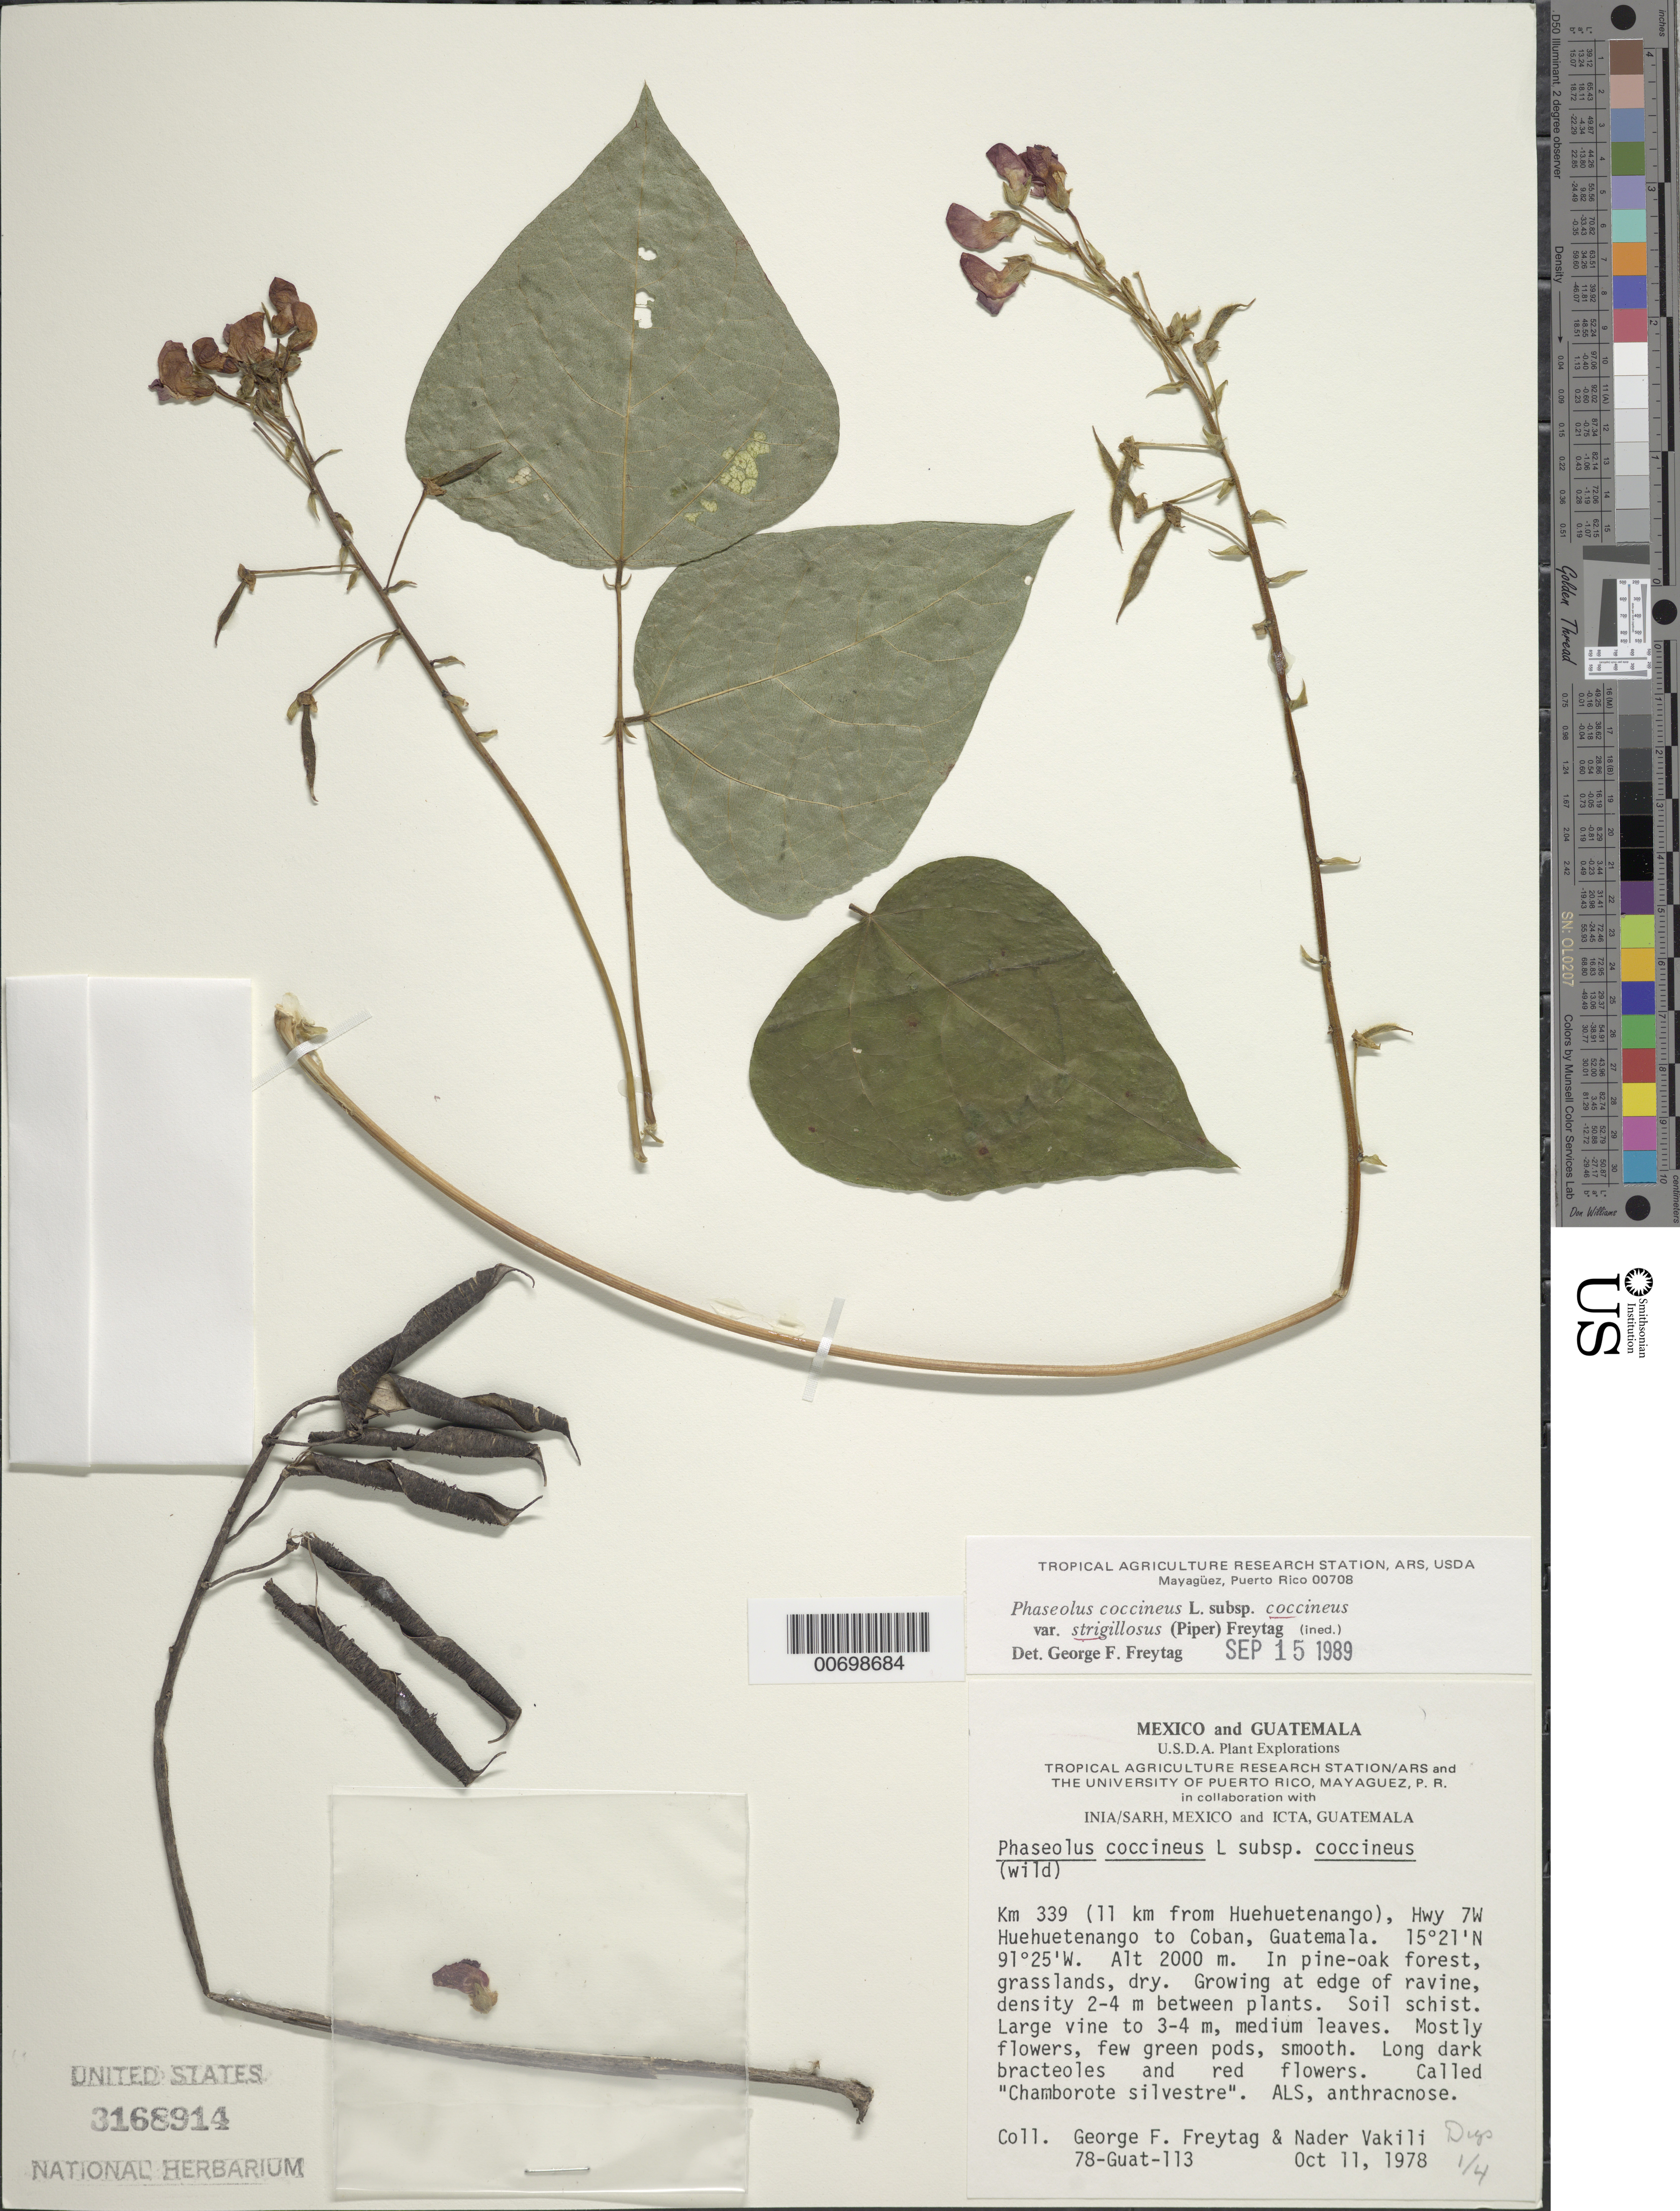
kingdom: Plantae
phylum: Tracheophyta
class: Magnoliopsida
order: Fabales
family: Fabaceae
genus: Phaseolus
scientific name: Phaseolus coccineus var. strigillosus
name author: (Piper) Freytag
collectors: G. F. Freytag & N. Vakili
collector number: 78-Guat-113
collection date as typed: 11 Oct 1978 or 10 Nov 1978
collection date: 1978-10-11 or 1978-11-10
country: Guatemala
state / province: Huehuetenango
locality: km 339 (11 km from Huehuetenango), Hwy 7W Huehuetenango to Coban.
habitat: In Pine-oak forest, grasslands, dry, growing at edge of ravine, density 2-4 m between plants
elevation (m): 2000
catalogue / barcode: US 3168914